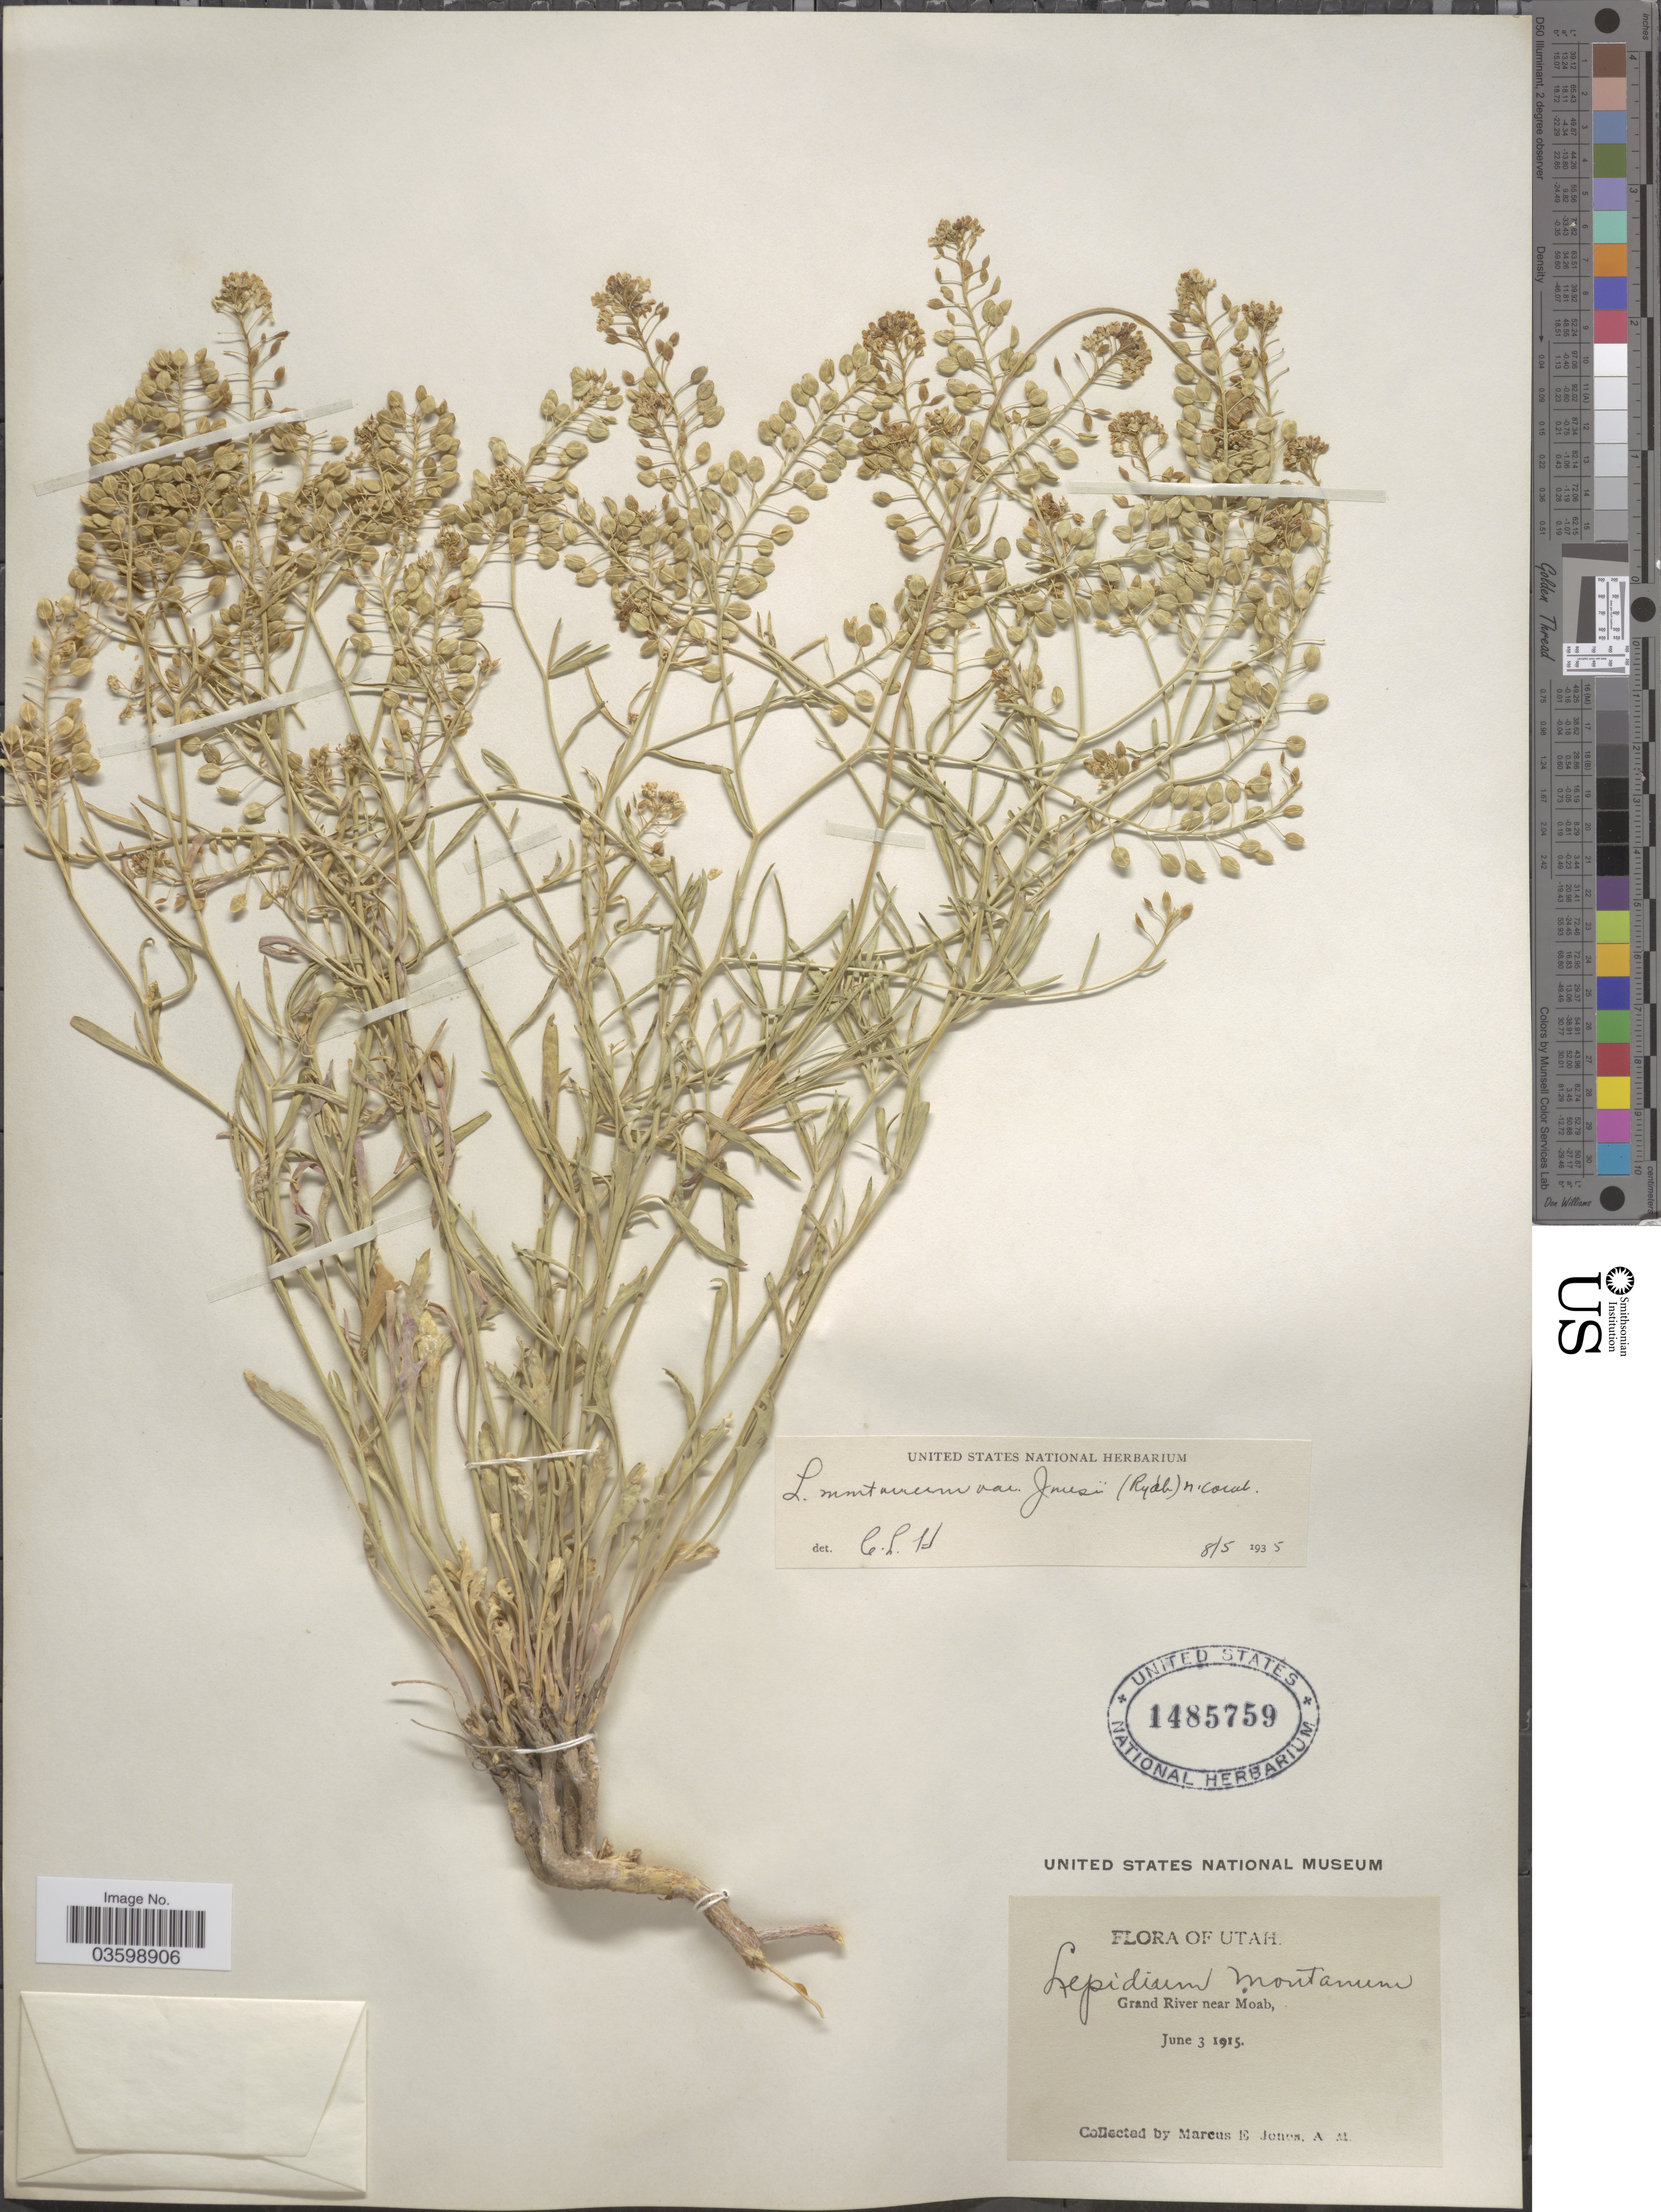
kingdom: Plantae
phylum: Tracheophyta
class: Magnoliopsida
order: Brassicales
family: Brassicaceae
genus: Lepidium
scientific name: Lepidium montanum var. jonesii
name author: (Rydb.) C.L. Hitchc.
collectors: M. E. Jones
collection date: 1915-06-03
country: United States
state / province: Utah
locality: Grand River near Moab.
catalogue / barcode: US 1485759